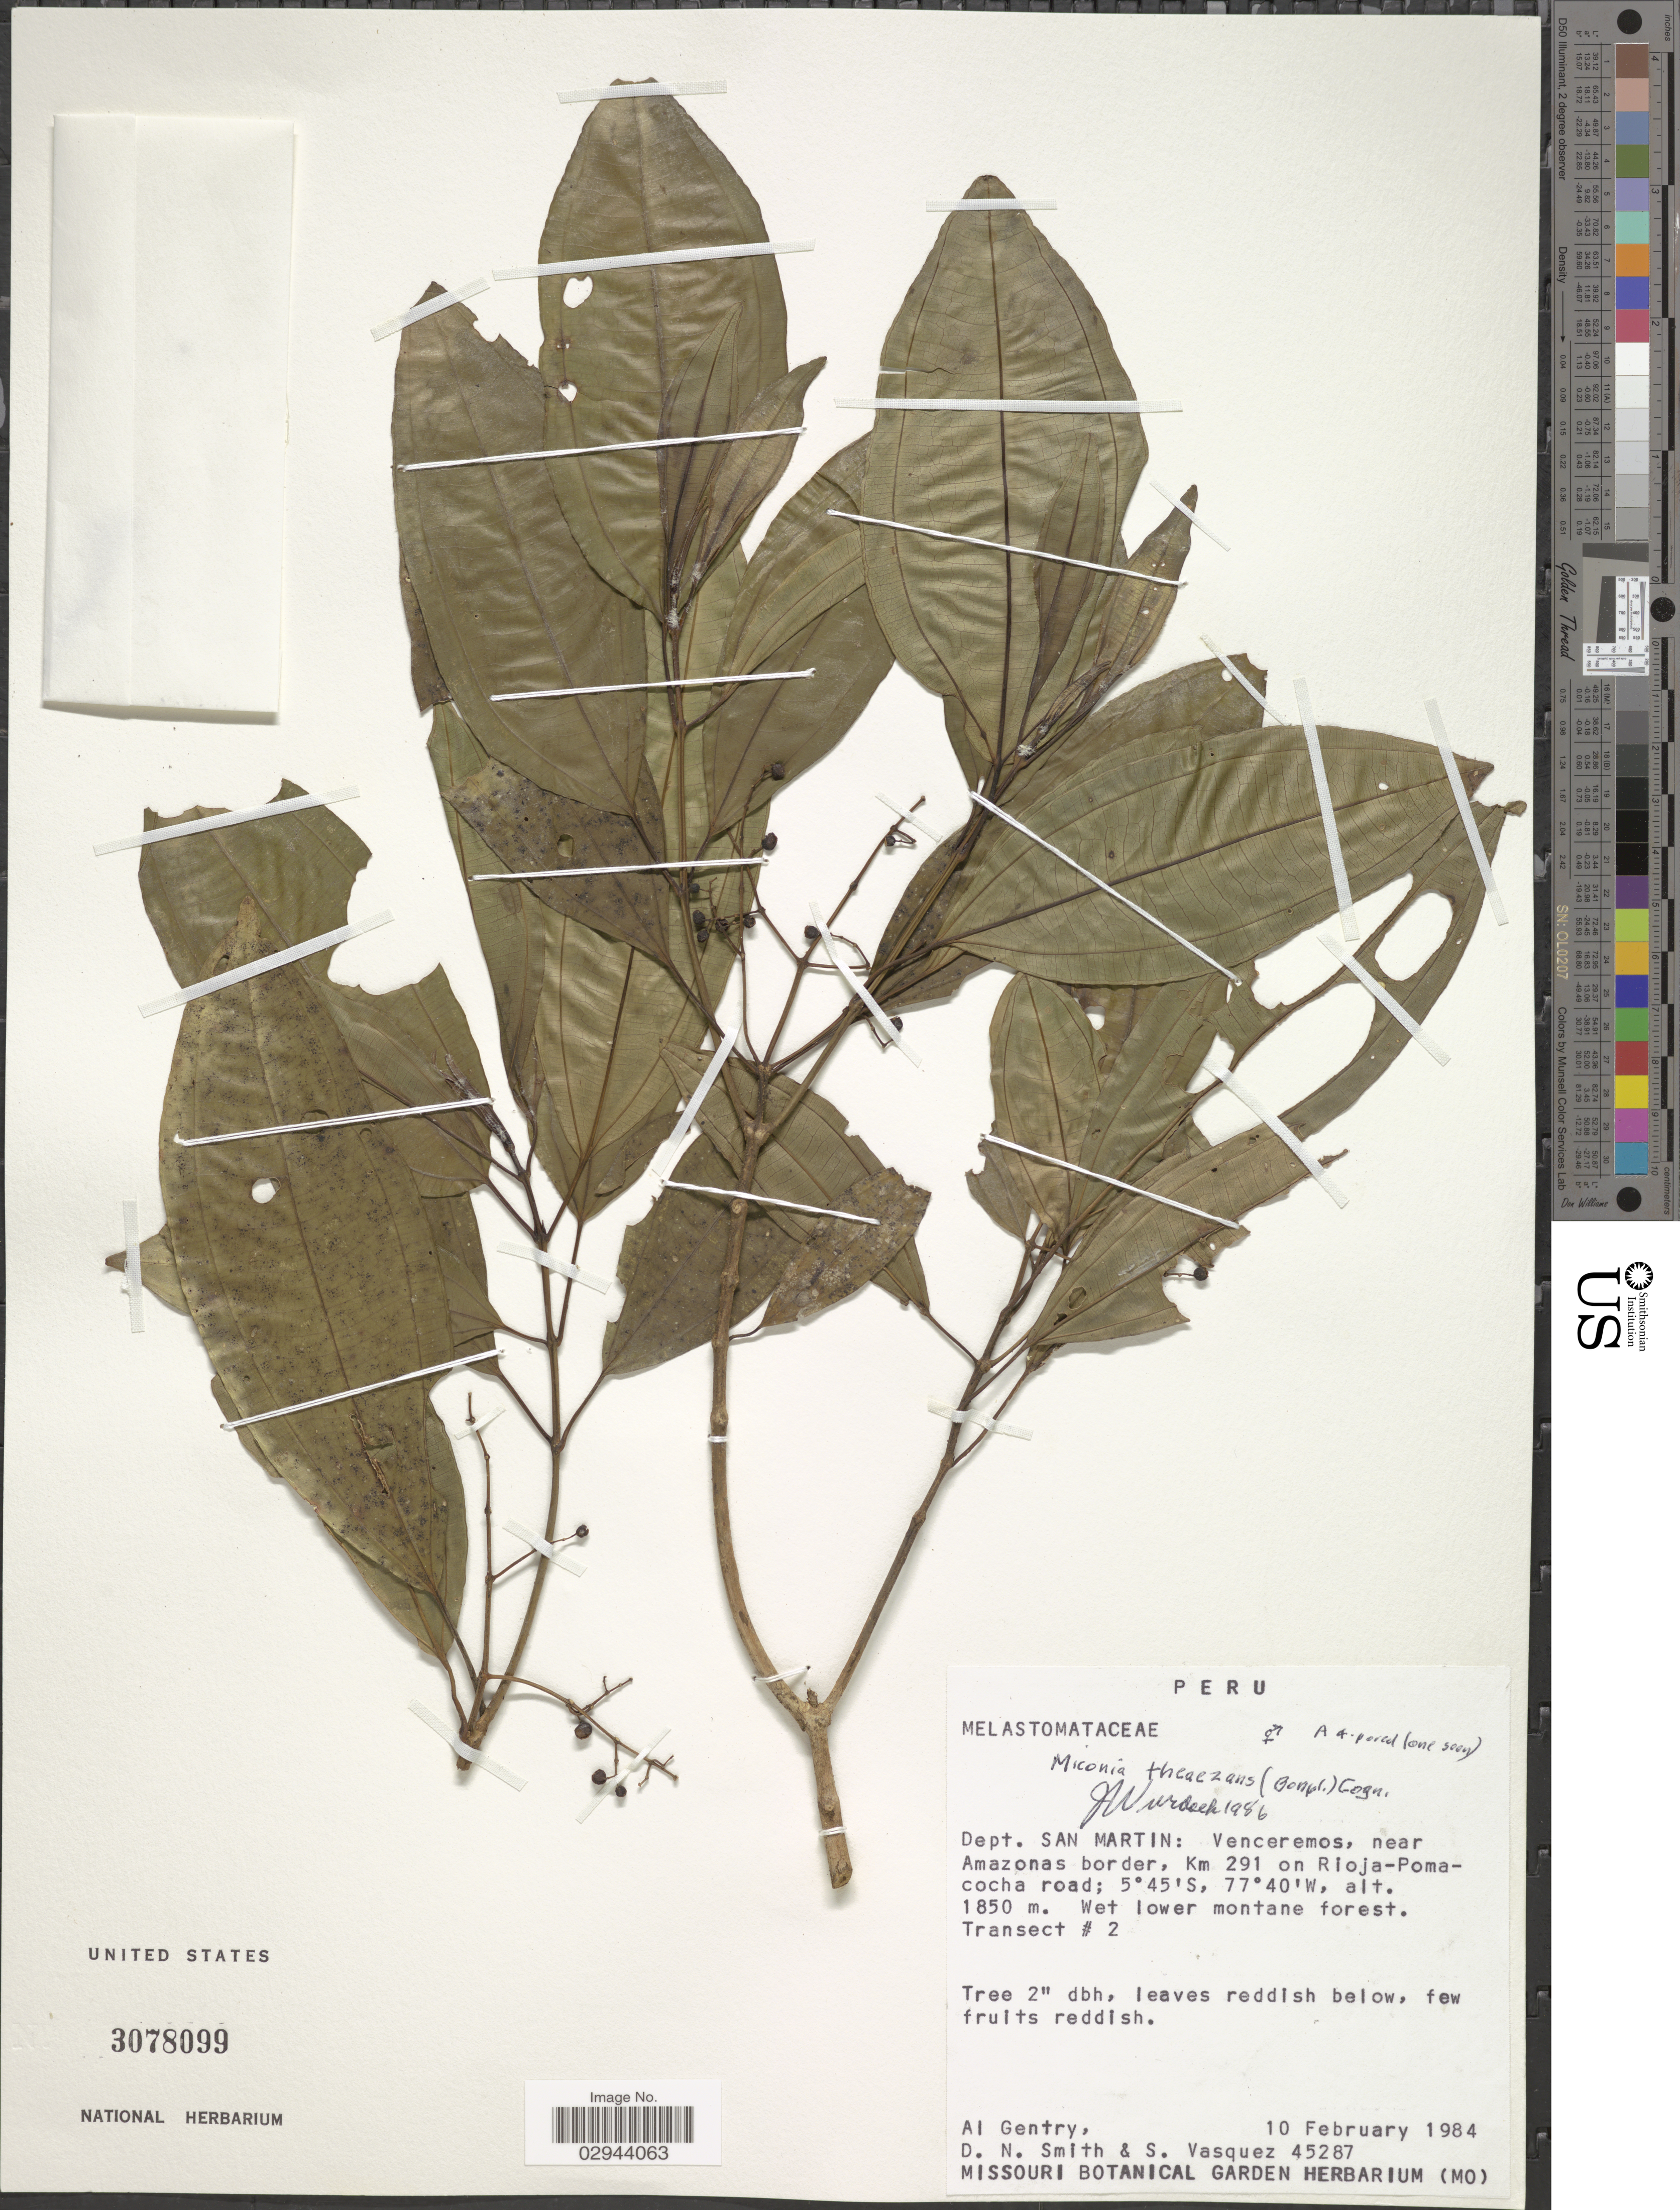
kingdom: Plantae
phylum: Tracheophyta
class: Magnoliopsida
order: Myrtales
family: Melastomataceae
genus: Miconia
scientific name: Miconia theizans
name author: (Bonpl.) Cogn.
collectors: A. H. Gentry, D. Smith & S. Vasquez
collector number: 45287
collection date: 1984-02-10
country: Peru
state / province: San Martín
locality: Dept. San Martin, Venceremos, near Amazonas border, Km 291 on Rioja-Pomacocha road.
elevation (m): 1850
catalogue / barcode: US 3078099